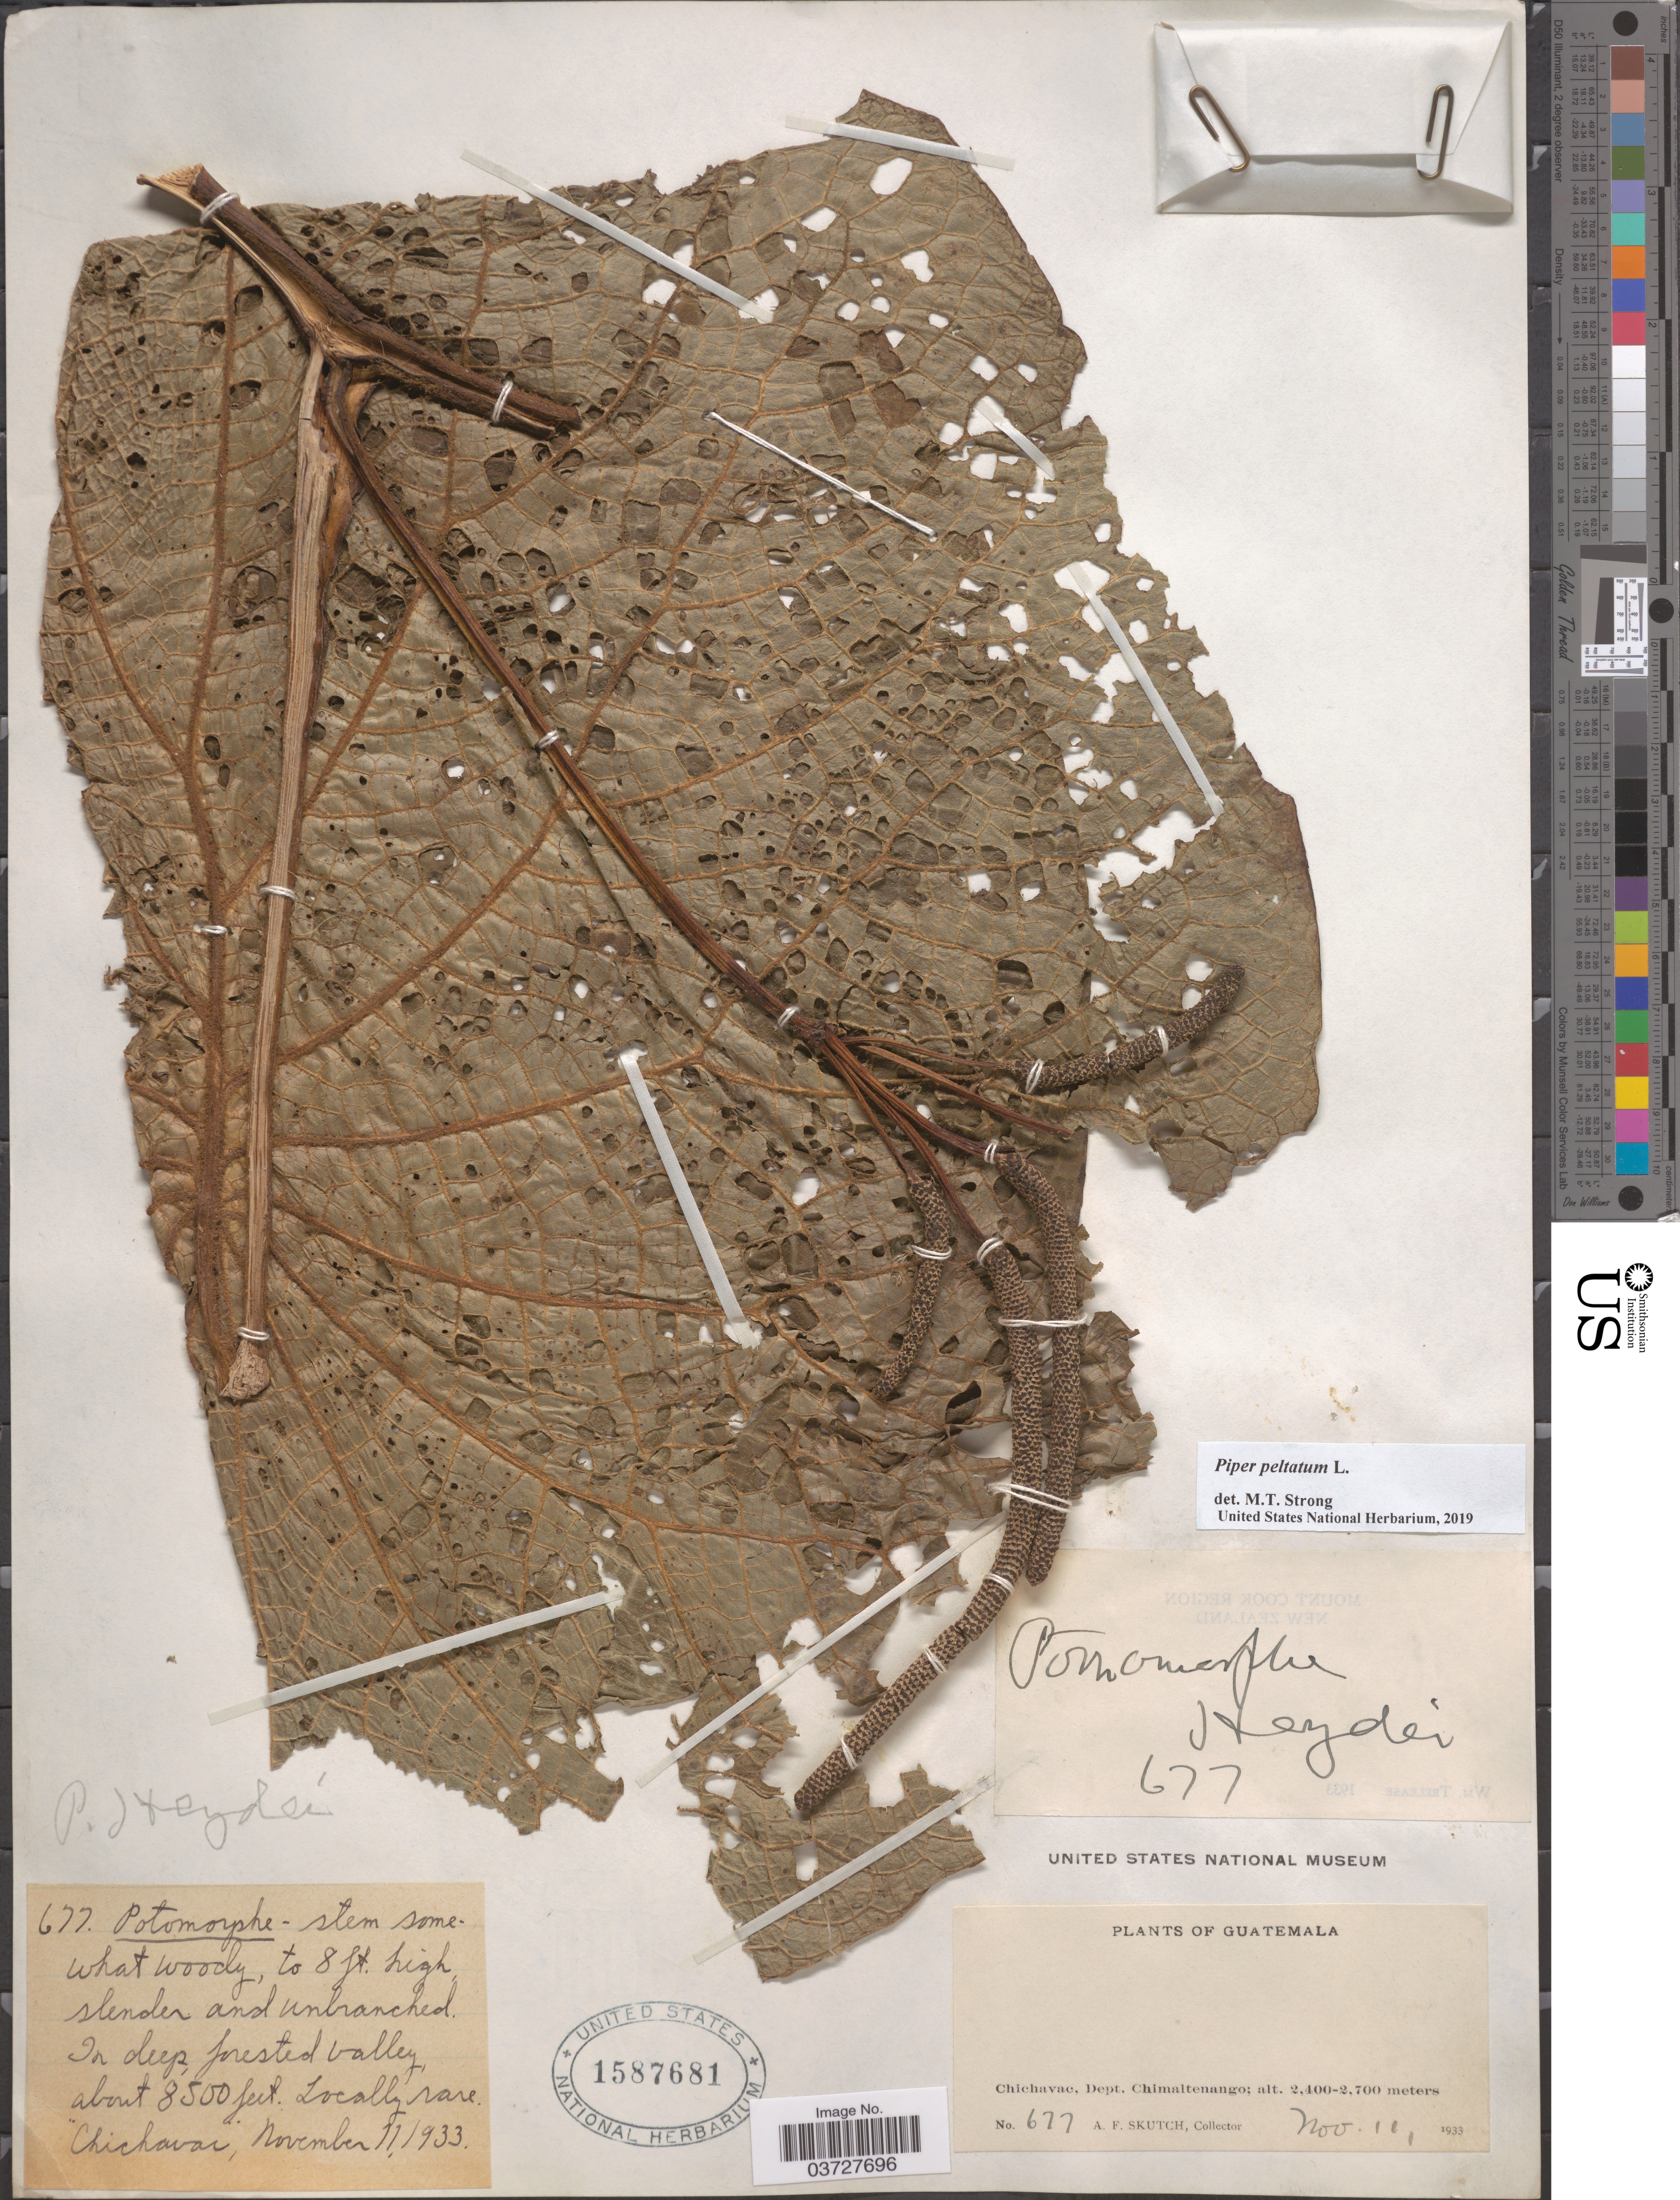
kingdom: Plantae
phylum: Tracheophyta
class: Magnoliopsida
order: Piperales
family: Piperaceae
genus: Piper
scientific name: Piper peltatum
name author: L.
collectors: A. F. Skutch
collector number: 677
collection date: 1933-11-11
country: Guatemala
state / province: Chimaltenango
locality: Chichavac, Dept. Chimaltenango.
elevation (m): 2400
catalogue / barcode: US 1587681